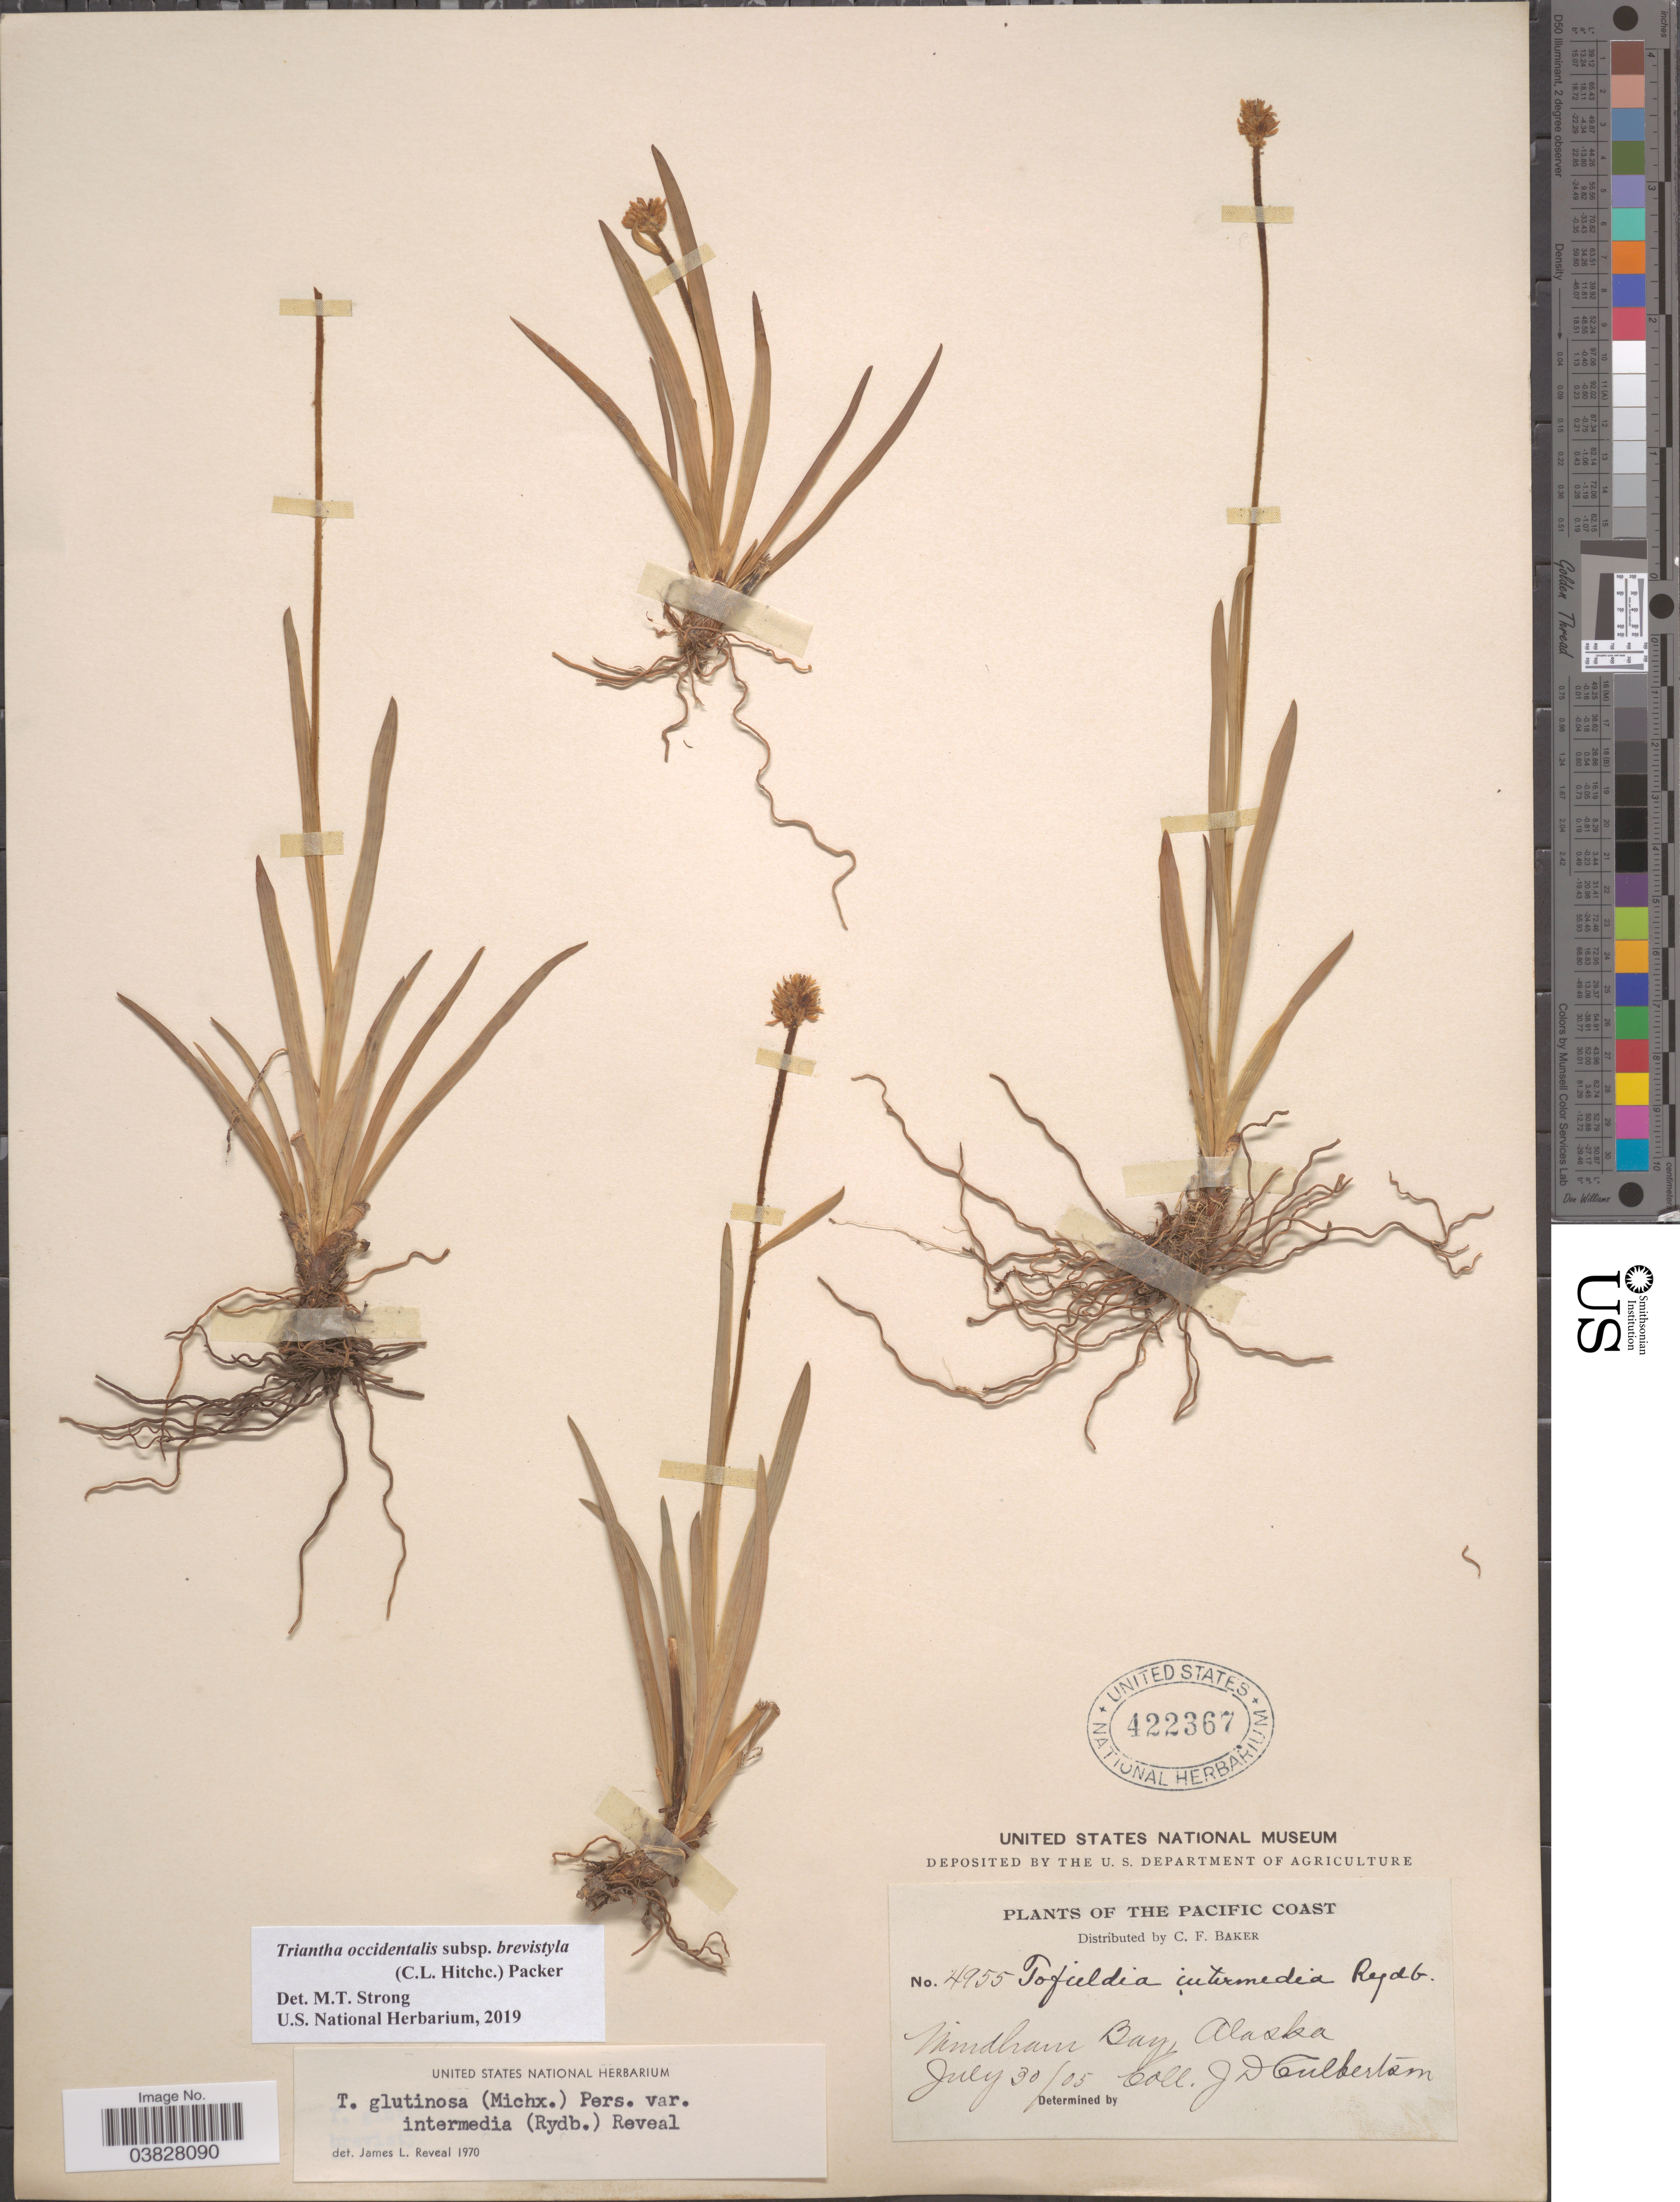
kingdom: Plantae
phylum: Tracheophyta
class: Liliopsida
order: Alismatales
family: Tofieldiaceae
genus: Triantha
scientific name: Triantha occidentalis subsp. brevistyla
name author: (C.L. Hitchc.) Packer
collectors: J. Culbertson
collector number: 4955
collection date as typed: Transcribed d/m/y: 30/7/5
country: United States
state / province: Alaska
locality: The Pacific Coast. Windham Bay.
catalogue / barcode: US 422367